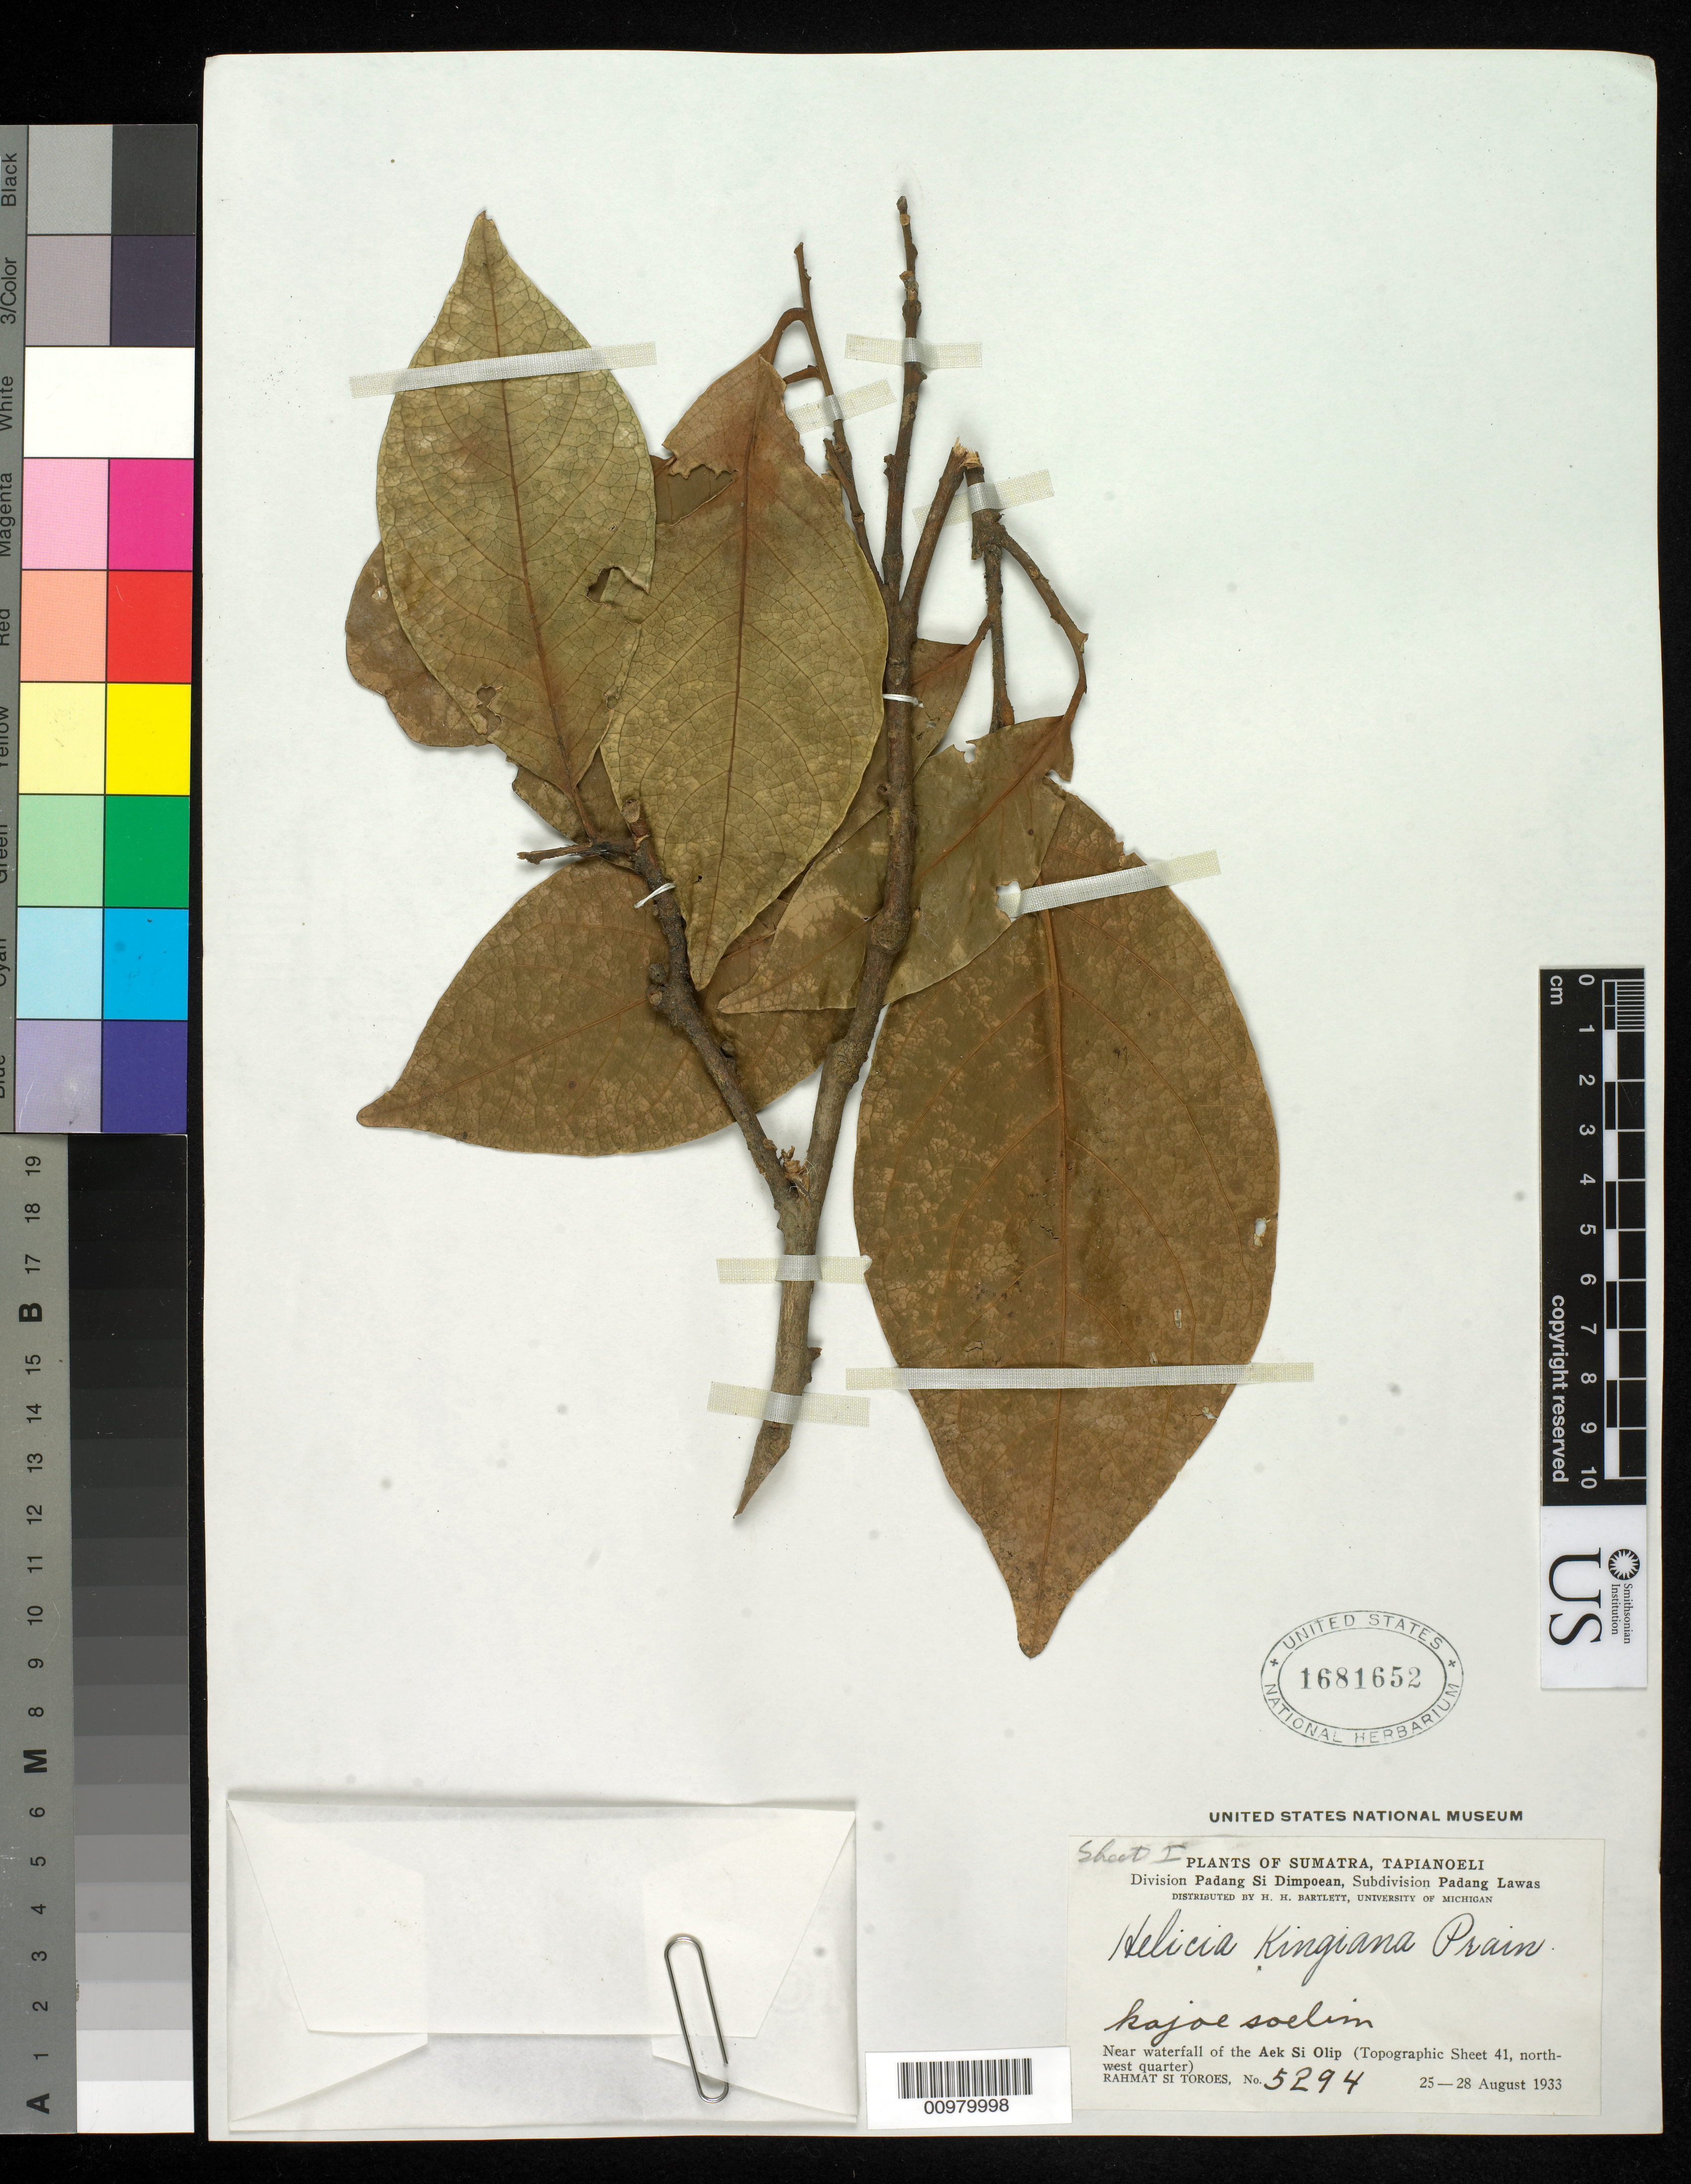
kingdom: Plantae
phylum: Tracheophyta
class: Magnoliopsida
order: Proteales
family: Proteaceae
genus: Helicia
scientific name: Helicia kingiana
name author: Prain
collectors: Rahmat Si Boeea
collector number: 5294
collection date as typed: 25 Aug 1933 to 28 Aug 1933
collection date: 1933-08-25/1933-08-28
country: Indonesia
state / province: Sumatra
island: Sumatra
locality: Near waterfall of Aek Si Olip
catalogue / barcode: US 1681652